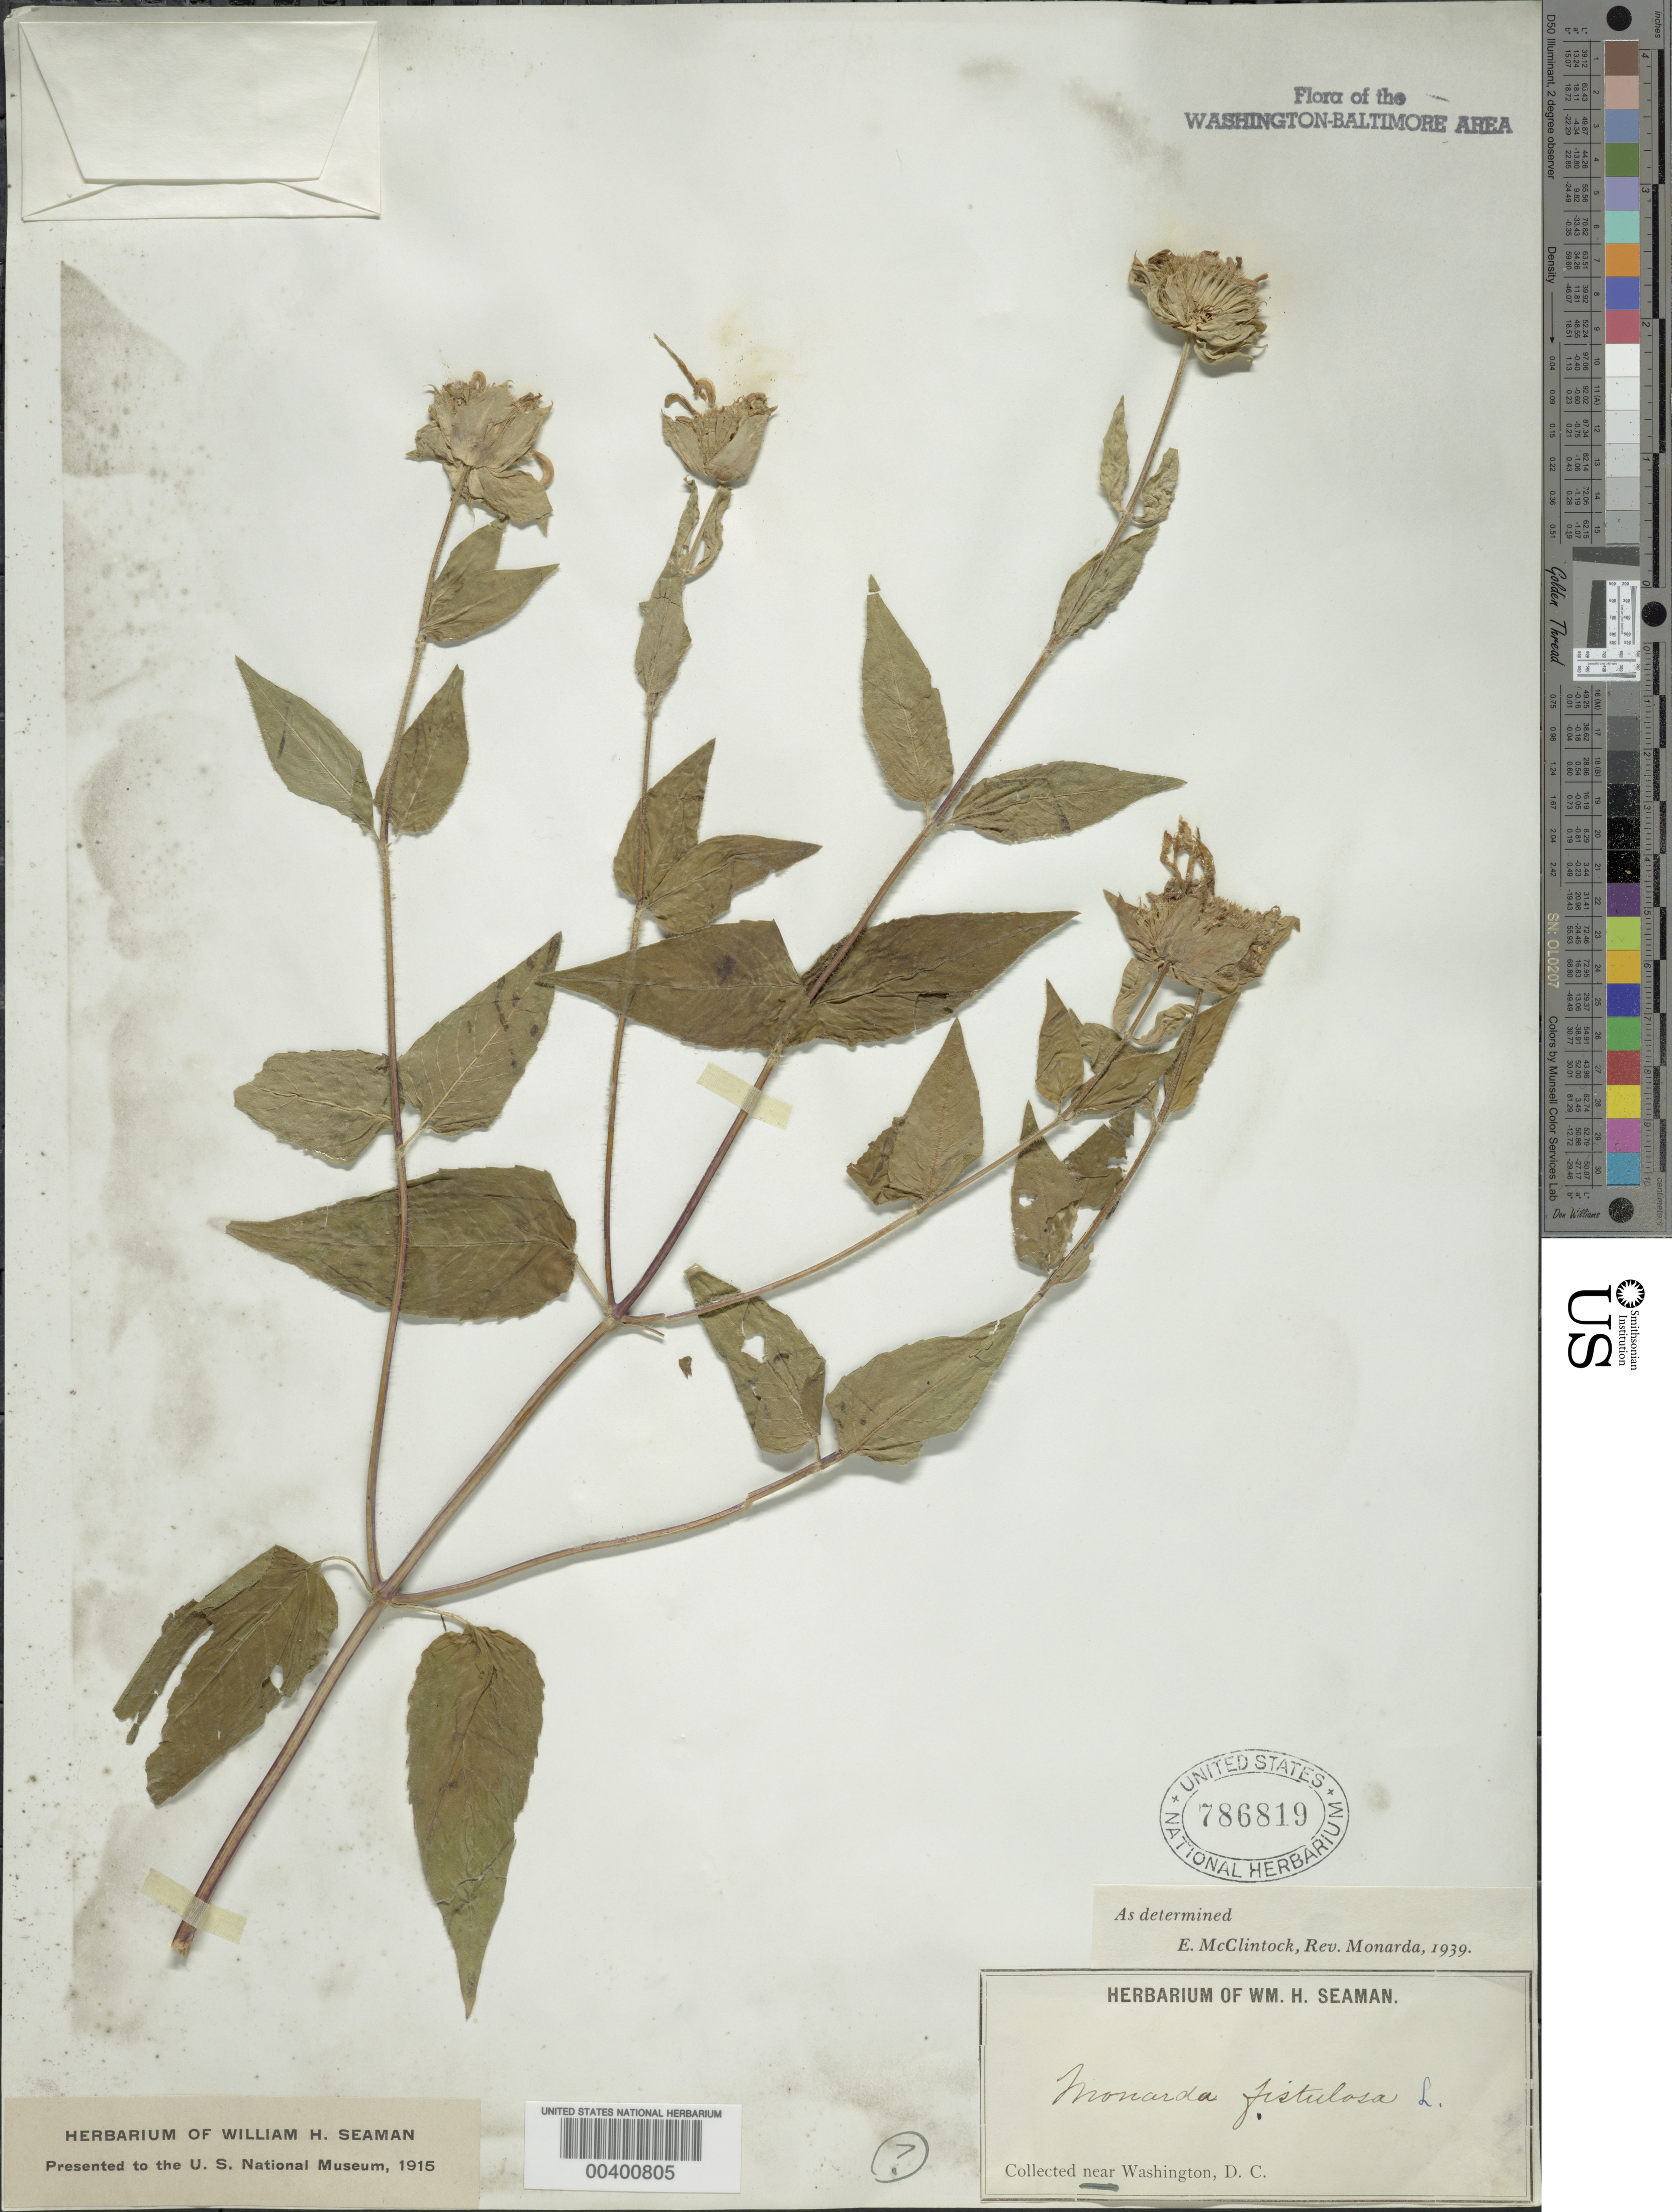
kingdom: Plantae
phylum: Tracheophyta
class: Magnoliopsida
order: Lamiales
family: Lamiaceae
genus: Monarda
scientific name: Monarda fistulosa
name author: L.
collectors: W. Seaman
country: United States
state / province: District of Columbia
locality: Washington DC area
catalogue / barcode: US 786819